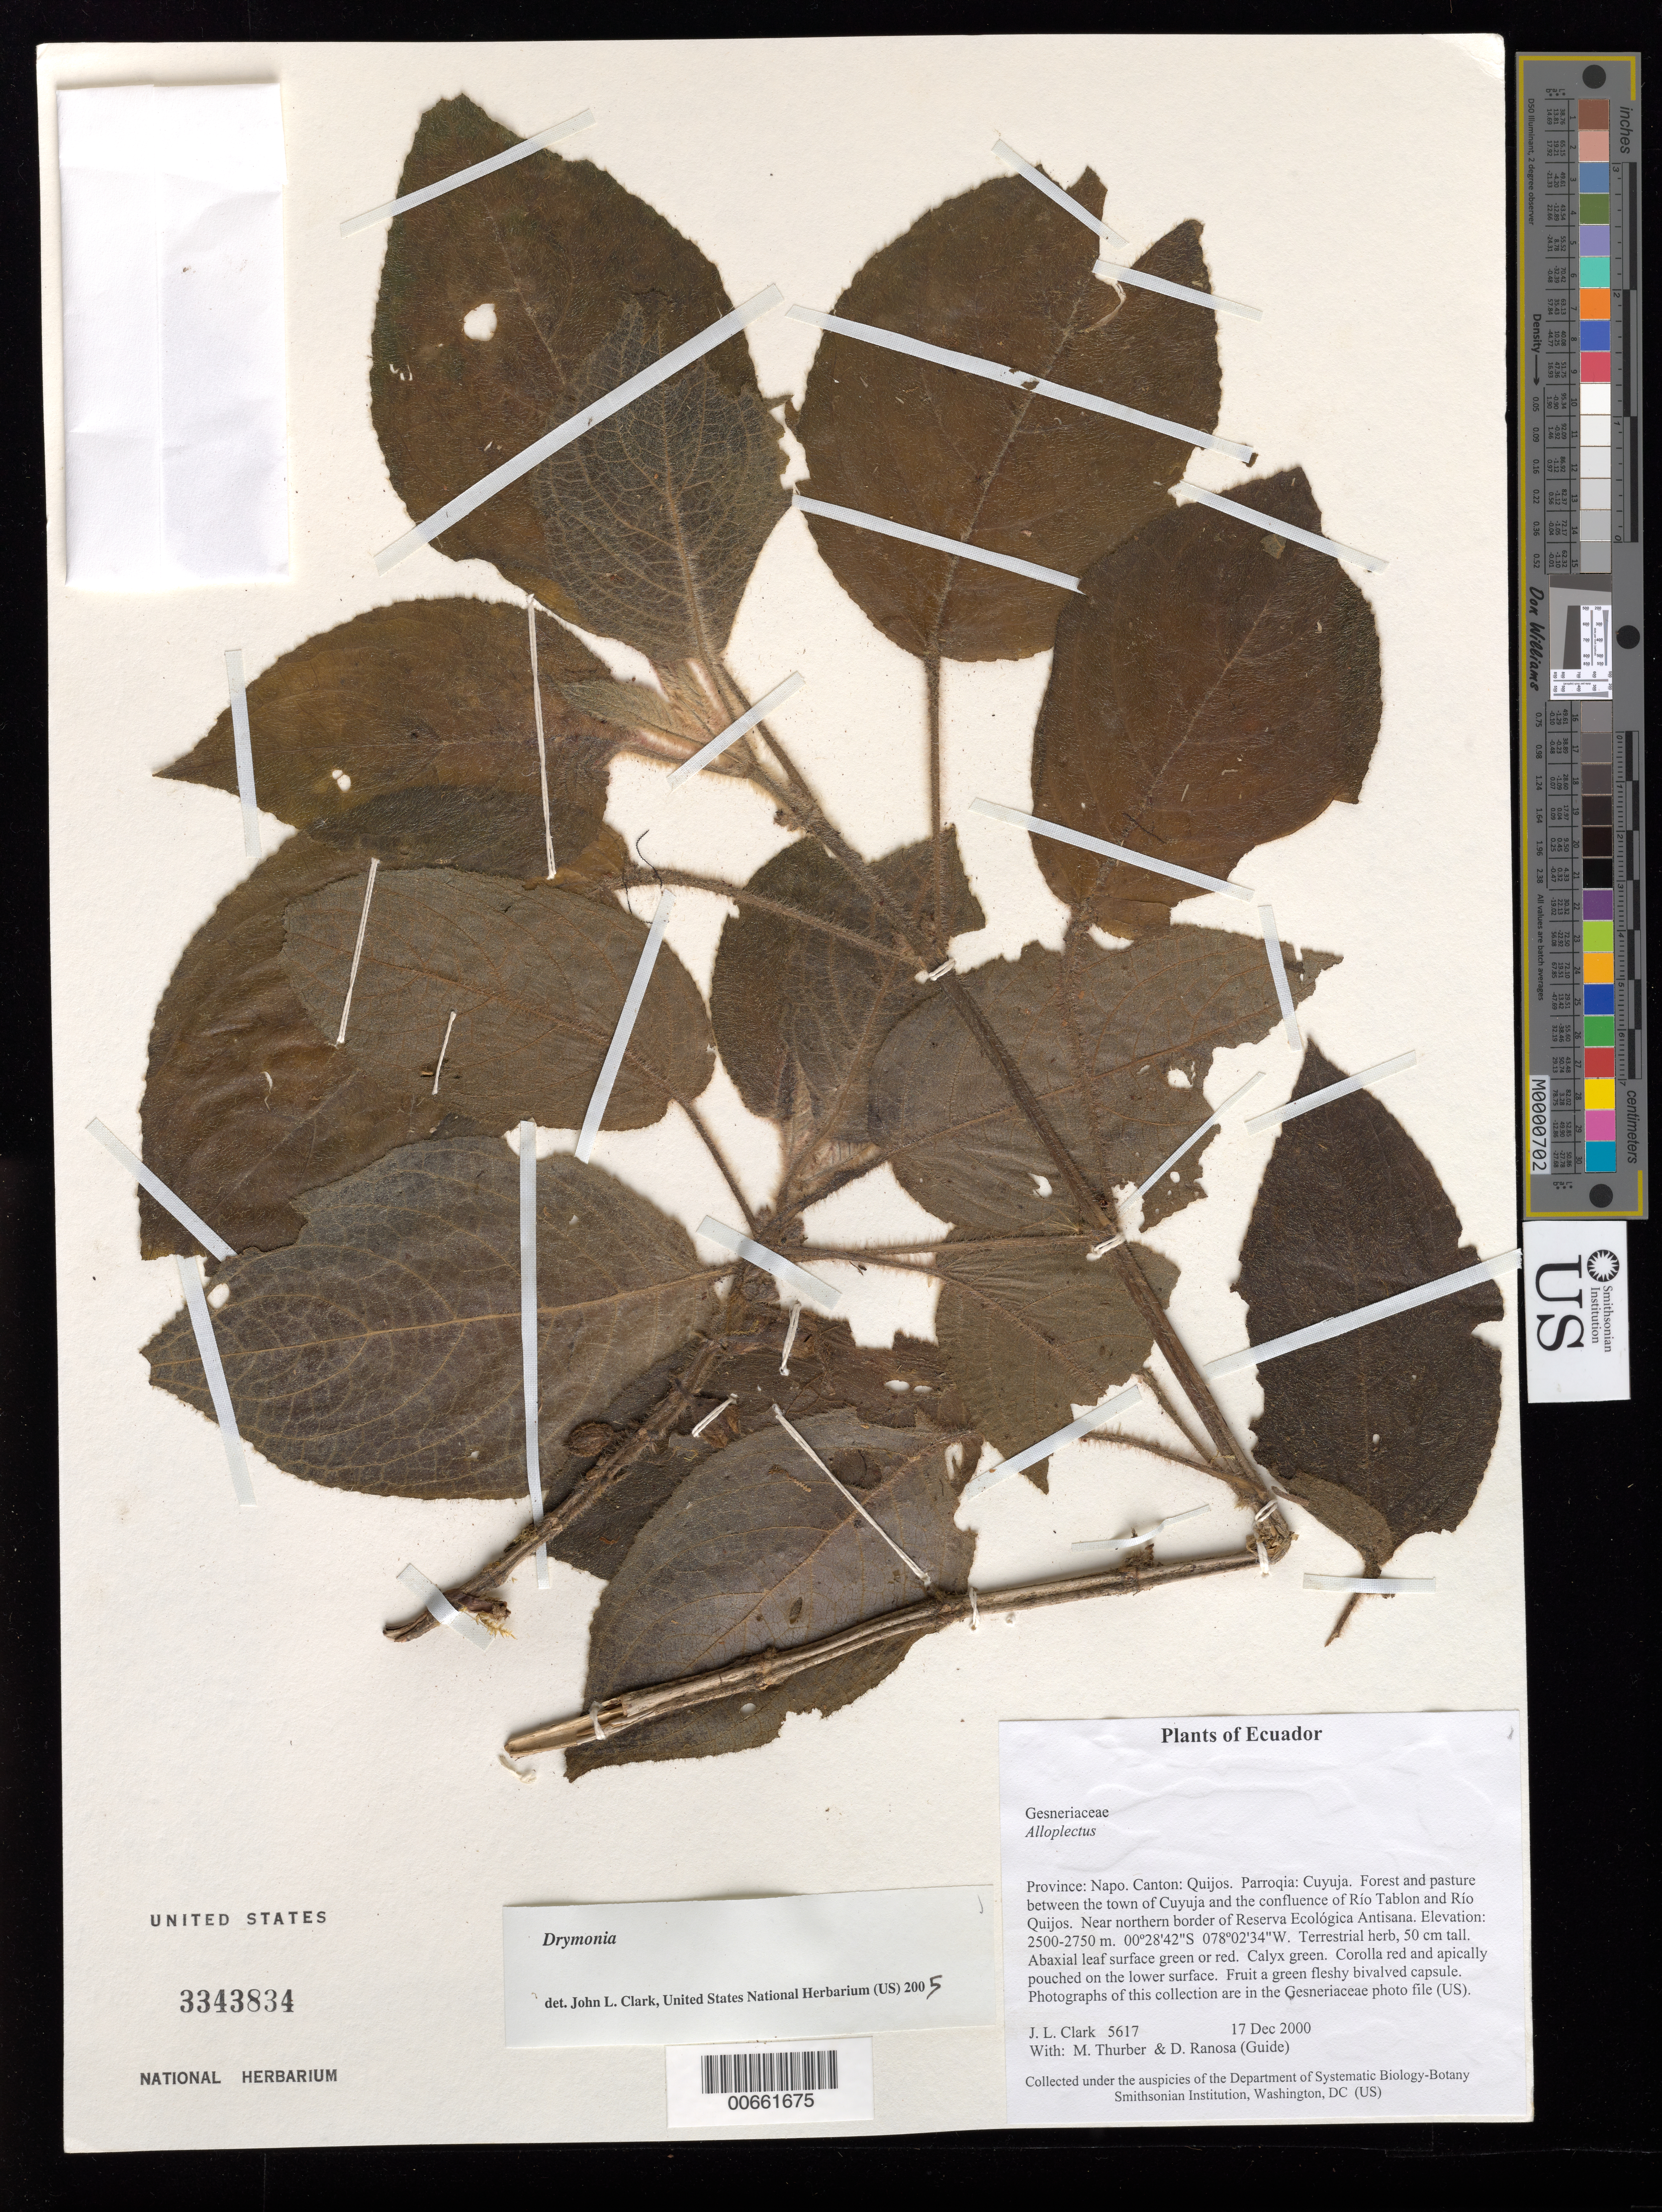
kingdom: Plantae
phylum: Tracheophyta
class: Magnoliopsida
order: Lamiales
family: Gesneriaceae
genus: Drymonia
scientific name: Drymonia sp.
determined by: Clark, J. L., (SEL), The Marie Selby Botanical Garden (UNITED STATES)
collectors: J. L. Clark, M. Thurber & D. Ranosa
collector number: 5617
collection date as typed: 17 Dec 2000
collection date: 2000-12-17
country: Ecuador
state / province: Napo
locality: Cantón: Quijos. Parroquia: Cuyuja. Forest and pasture between the town of Cuyuja and the confluence of Río Tablon and Río Quijos. Near northern border of Reserva Ecológica Antisana.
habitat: Forest and pasture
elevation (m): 2500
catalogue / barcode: US 3343834